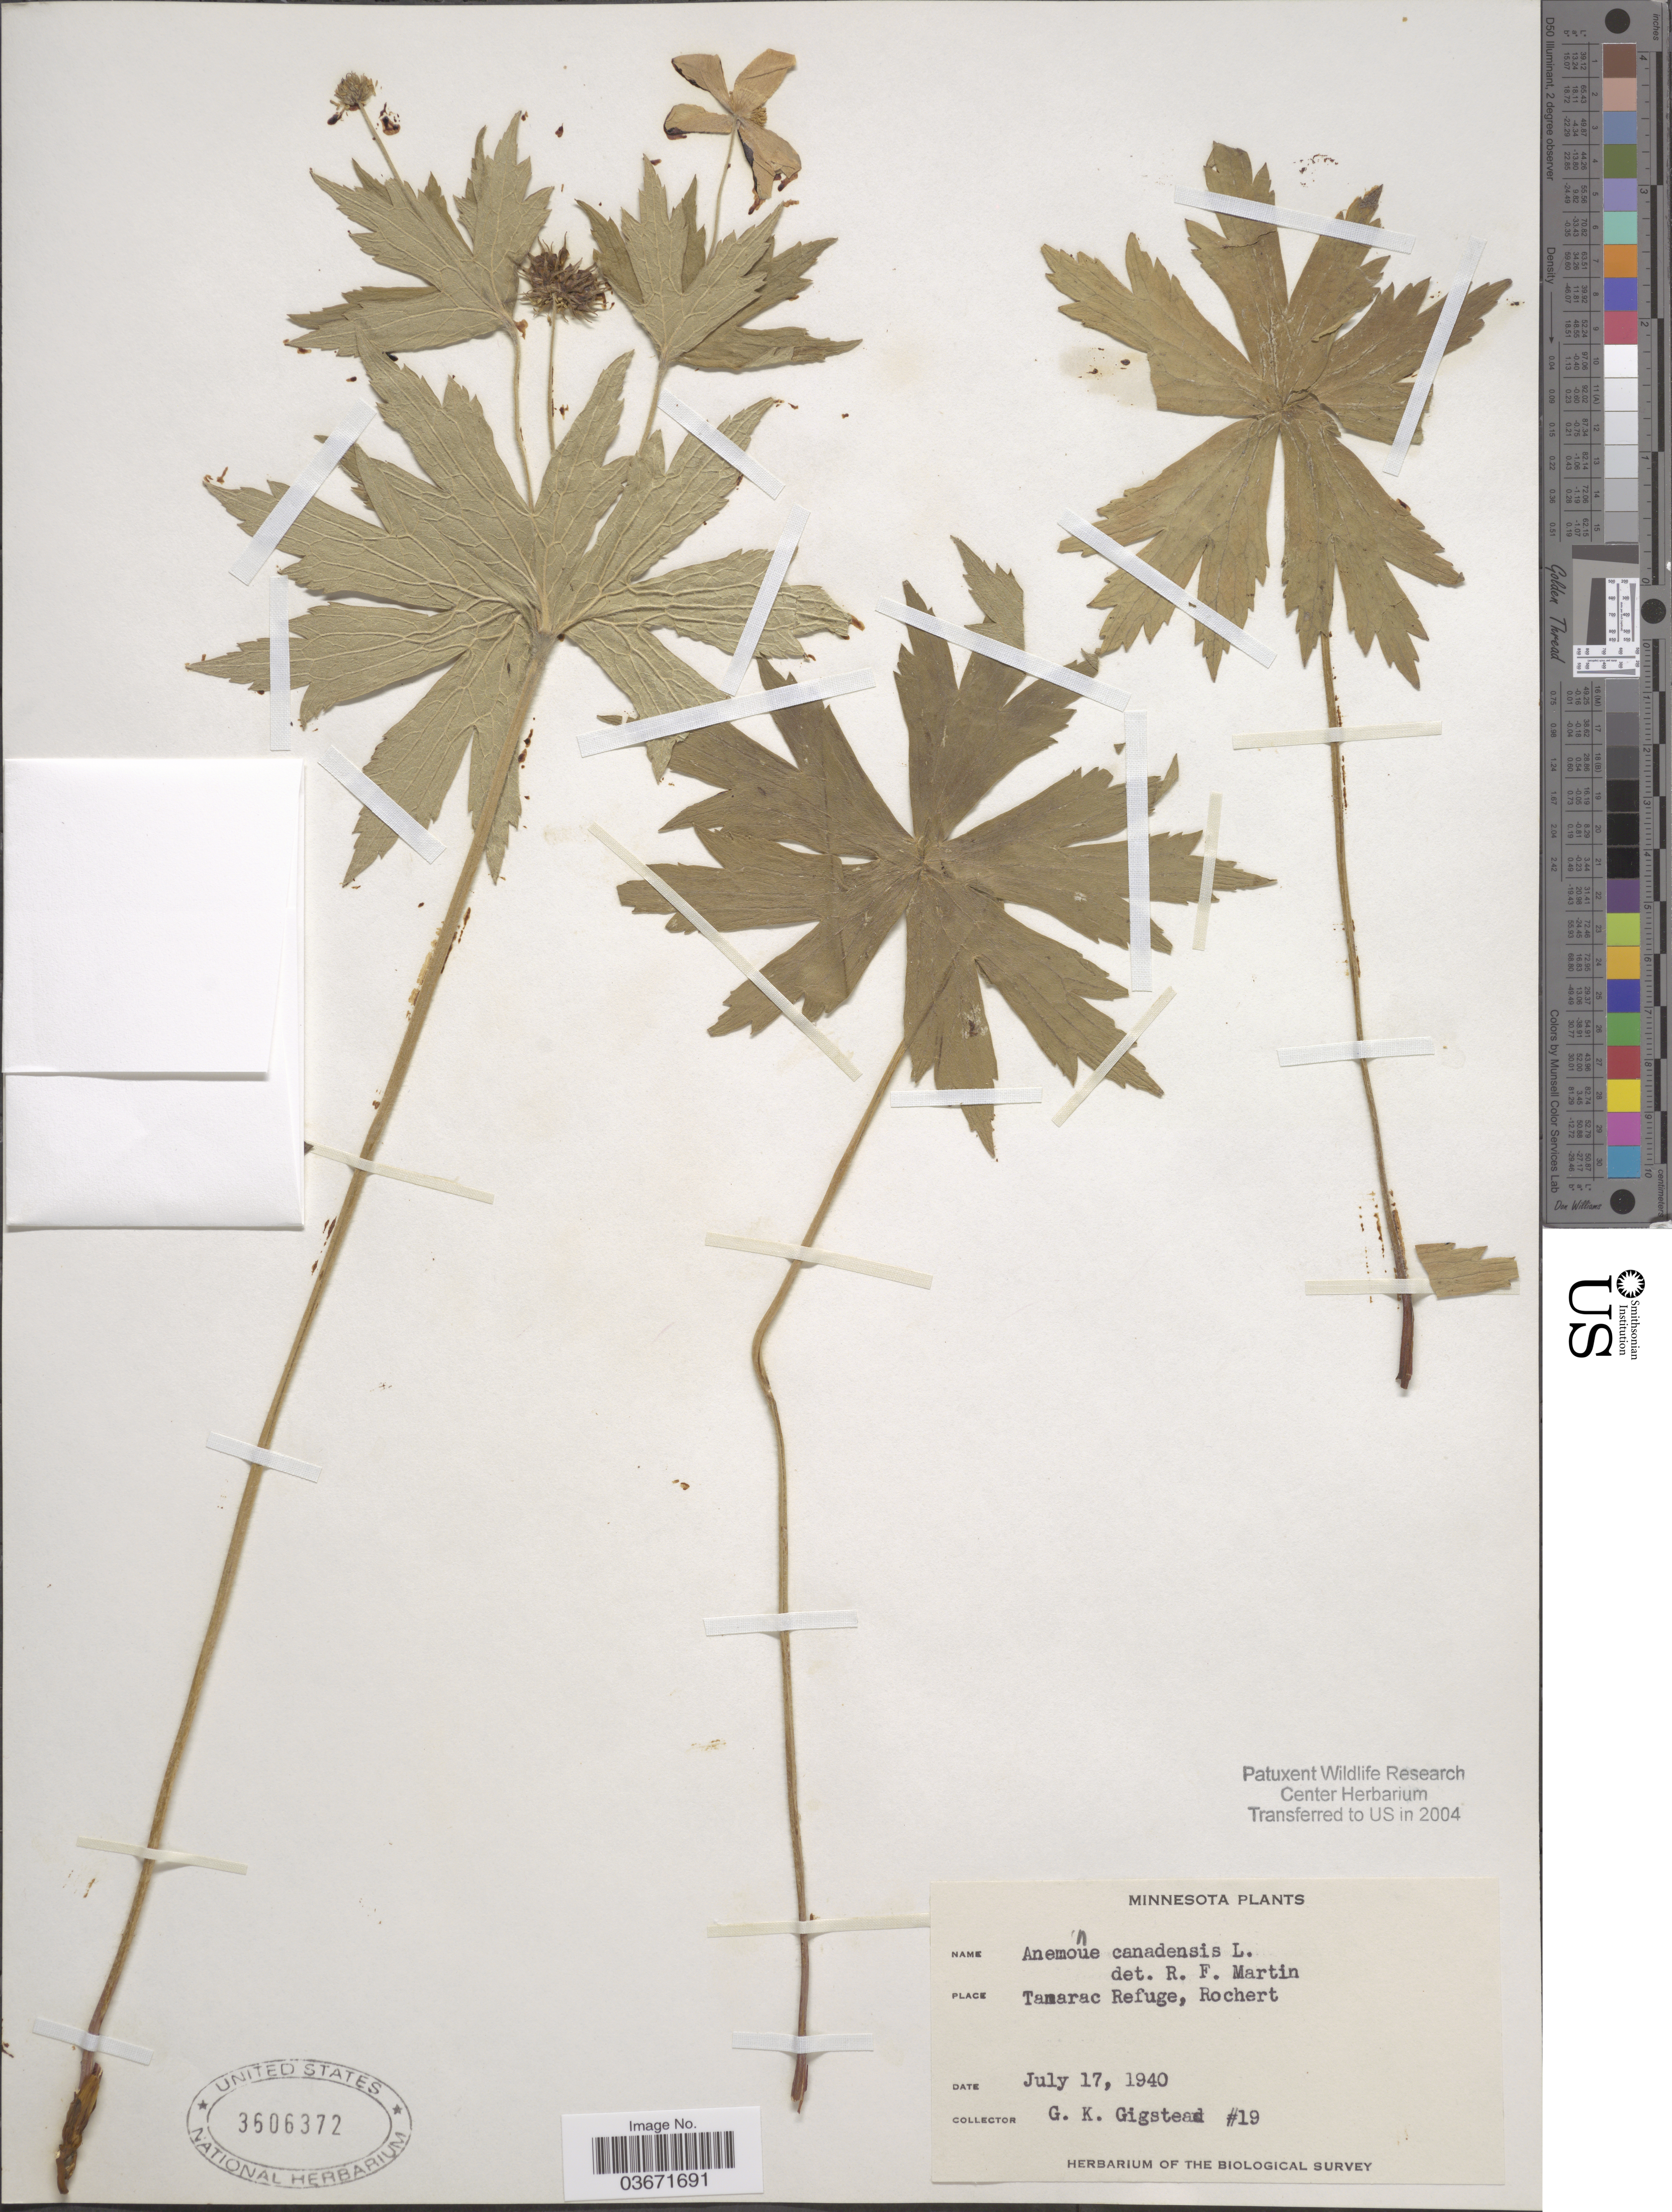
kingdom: Plantae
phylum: Tracheophyta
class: Magnoliopsida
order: Ranunculales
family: Ranunculaceae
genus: Anemone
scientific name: Anemone canadensis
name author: L.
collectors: G. Gigstead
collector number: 19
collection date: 1940-07-17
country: United States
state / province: Minnesota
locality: Tamarac Refuge, Rochert.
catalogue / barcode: US 3606372